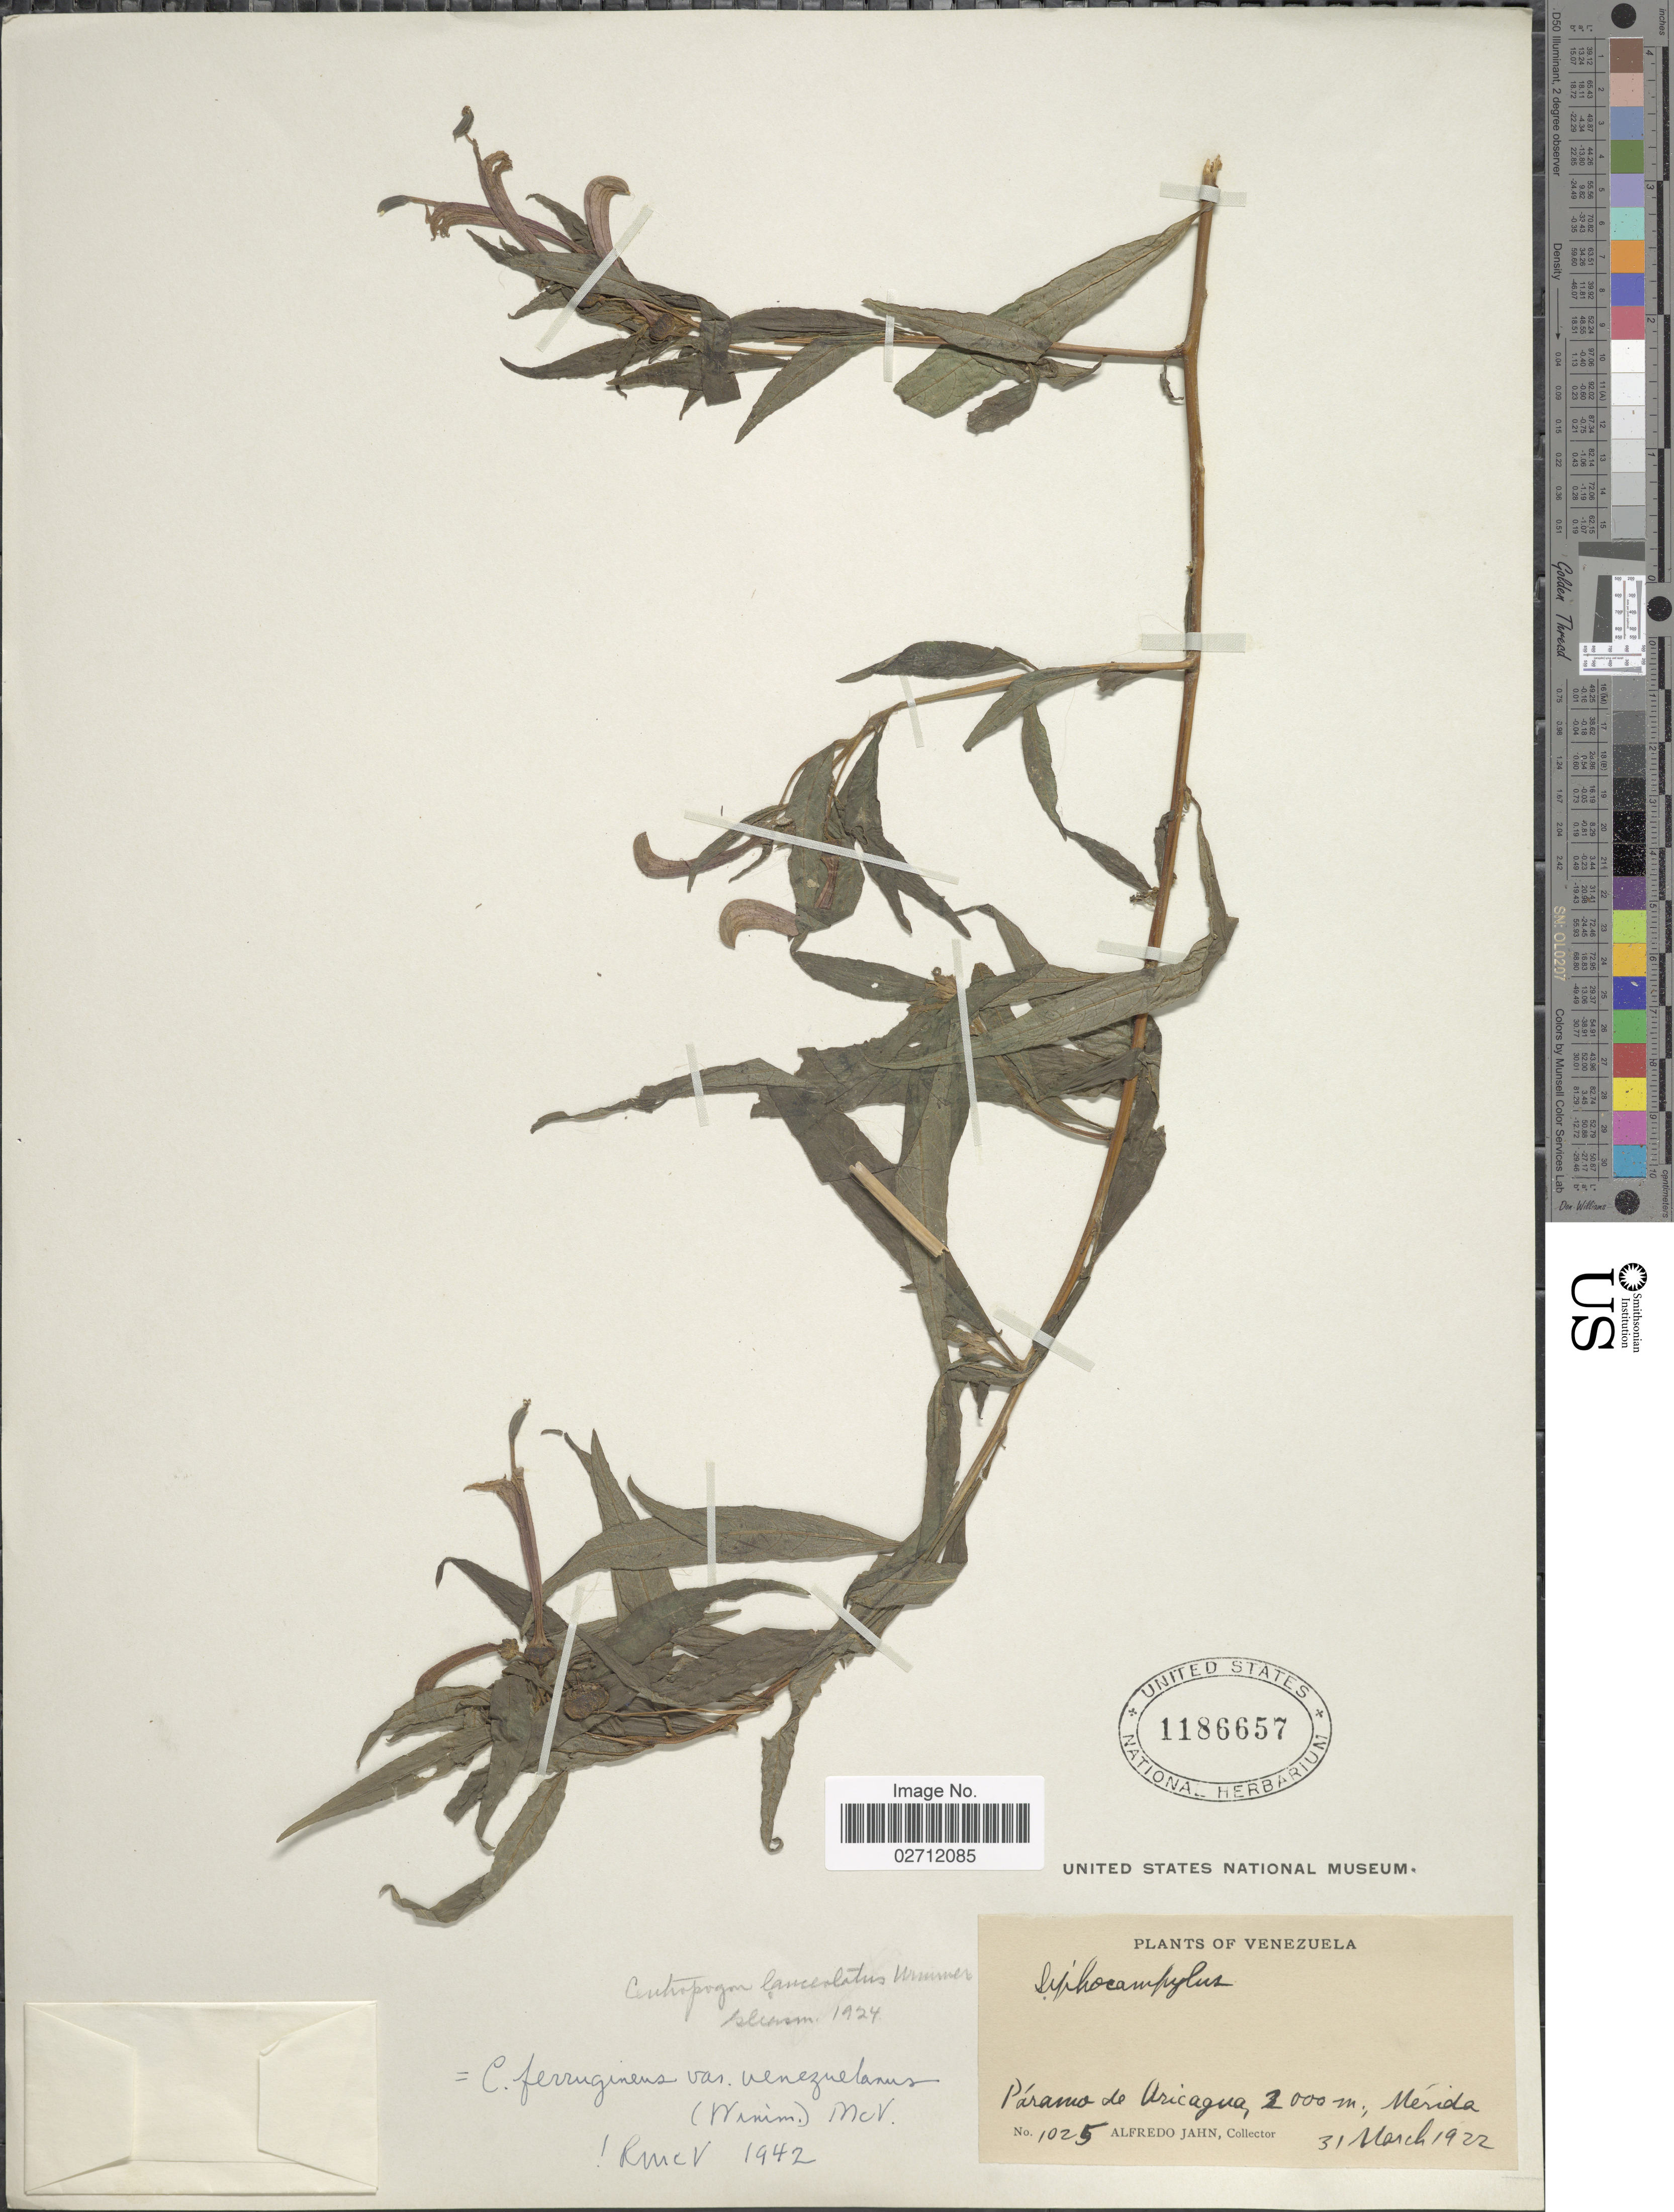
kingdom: Plantae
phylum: Tracheophyta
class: Magnoliopsida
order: Asterales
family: Campanulaceae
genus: Centropogon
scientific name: Centropogon ferrugineus var. venezuelanus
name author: (E. Wimm.) McVaugh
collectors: A. Jahn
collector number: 1025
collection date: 1922-03-31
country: Venezuela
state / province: Mérida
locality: Paramo de Uricagua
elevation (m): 2000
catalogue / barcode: US 1186657